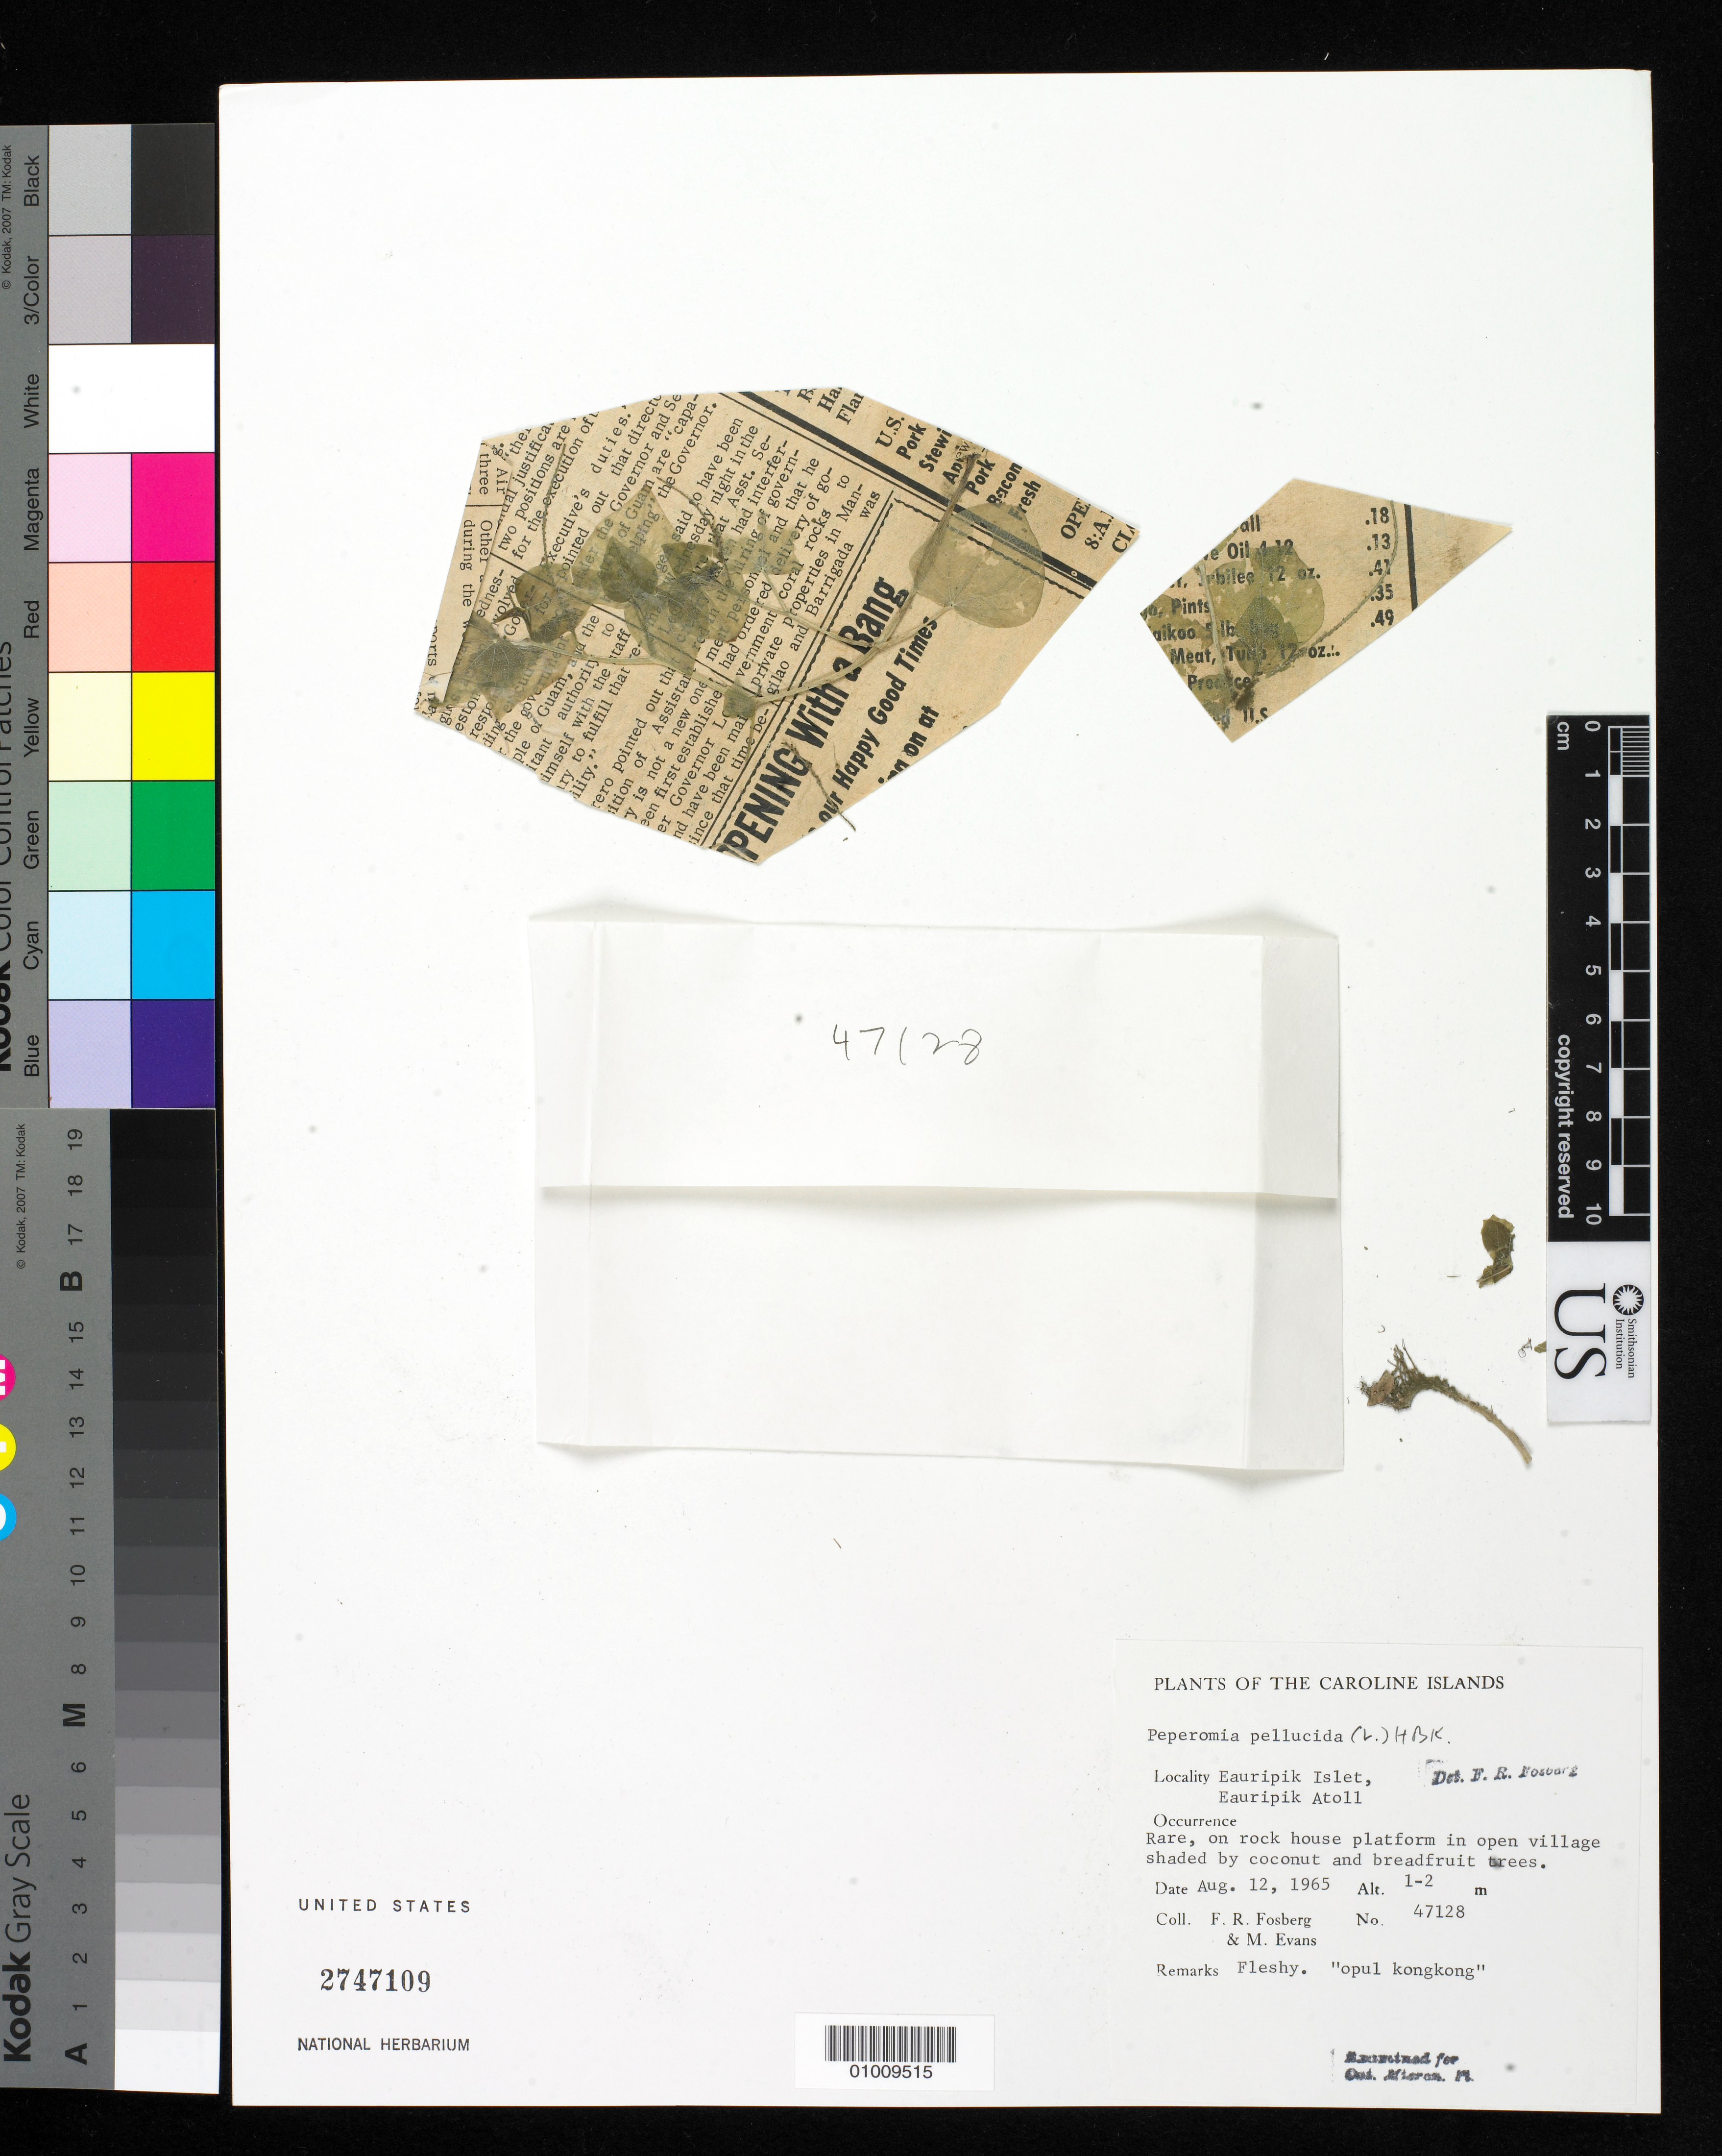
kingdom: Plantae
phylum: Tracheophyta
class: Magnoliopsida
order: Piperales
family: Piperaceae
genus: Peperomia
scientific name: Peperomia pellucida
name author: (L.) Kunth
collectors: F. R. Fosberg & M. Evans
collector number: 47128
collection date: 1965-08-12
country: Micronesia, Federated States of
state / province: Yap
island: Eauripik Atoll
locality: Eauripik Islet, Eauripik Atoll, Caroline Islands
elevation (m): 1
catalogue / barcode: US 2747109